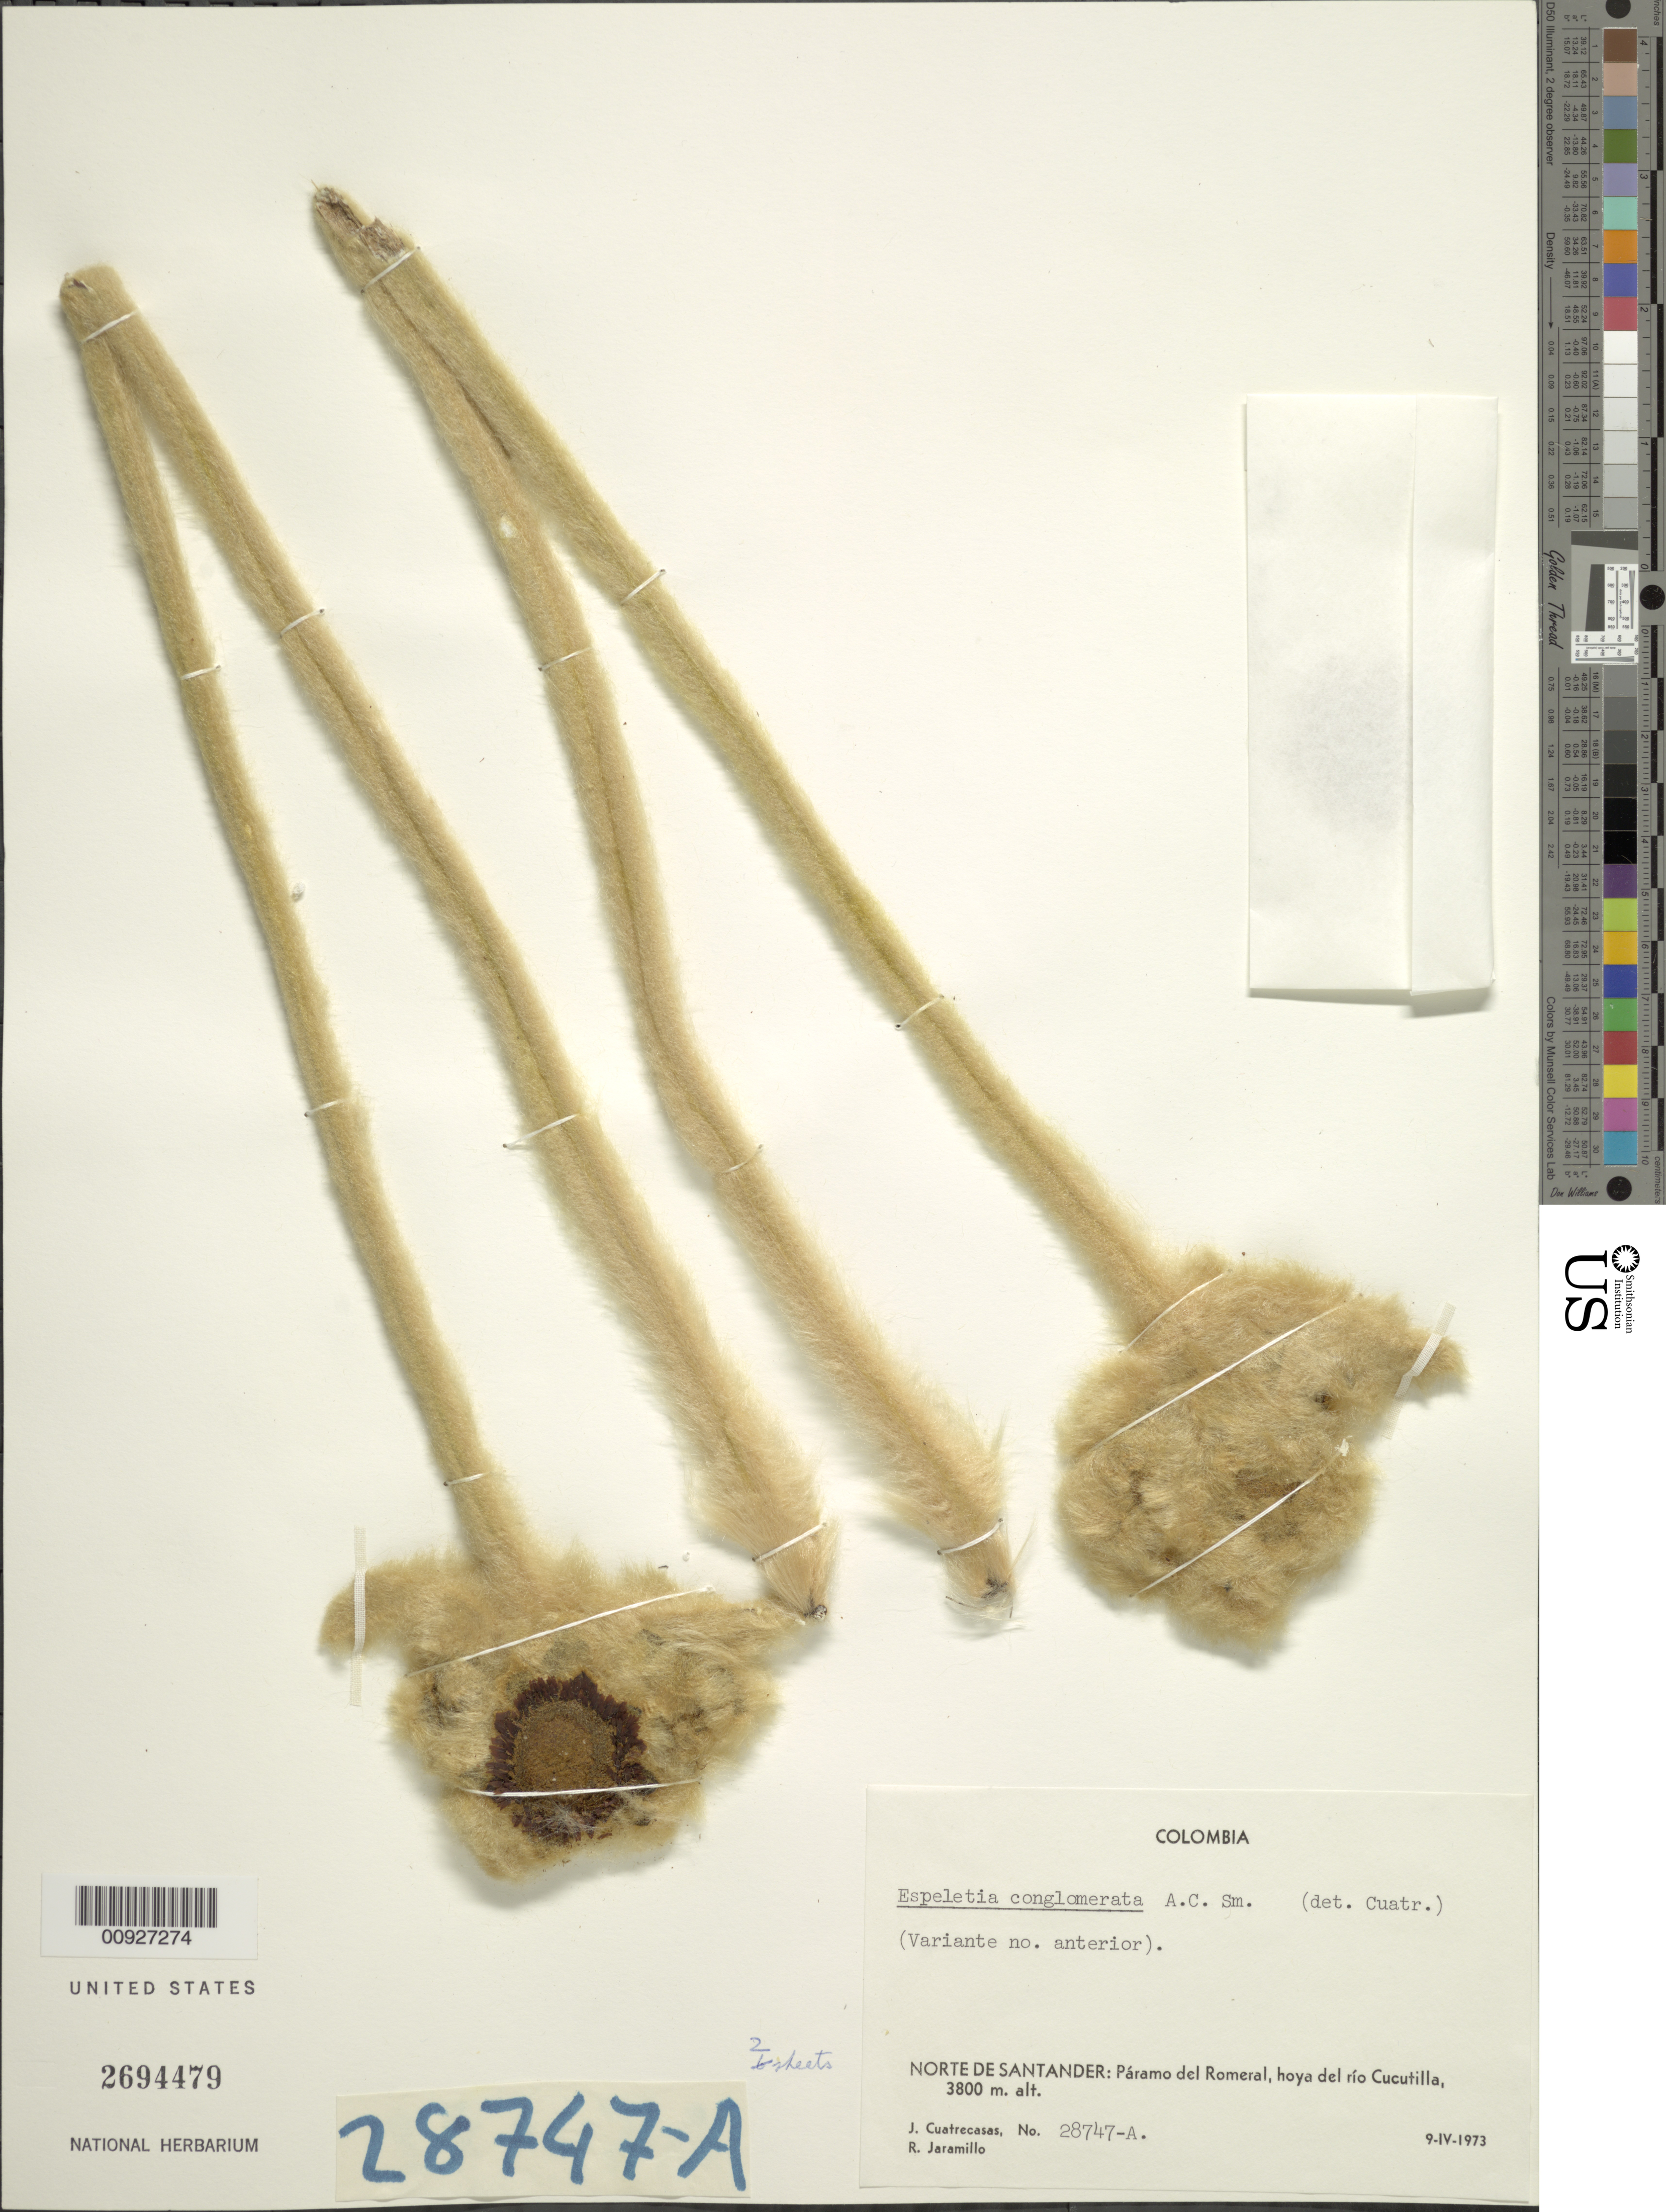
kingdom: Plantae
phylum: Tracheophyta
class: Magnoliopsida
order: Asterales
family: Asteraceae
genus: Espeletia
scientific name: Espeletia conglomerata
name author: A.C. Sm.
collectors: J. Cuatrecasas & R. Jaramillo M.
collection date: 1973-04-09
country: Colombia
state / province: Norte de Santander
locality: P. del Romeral. P. del Romeral, hoya del río Cucutilla.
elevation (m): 3800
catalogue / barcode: US 2694479